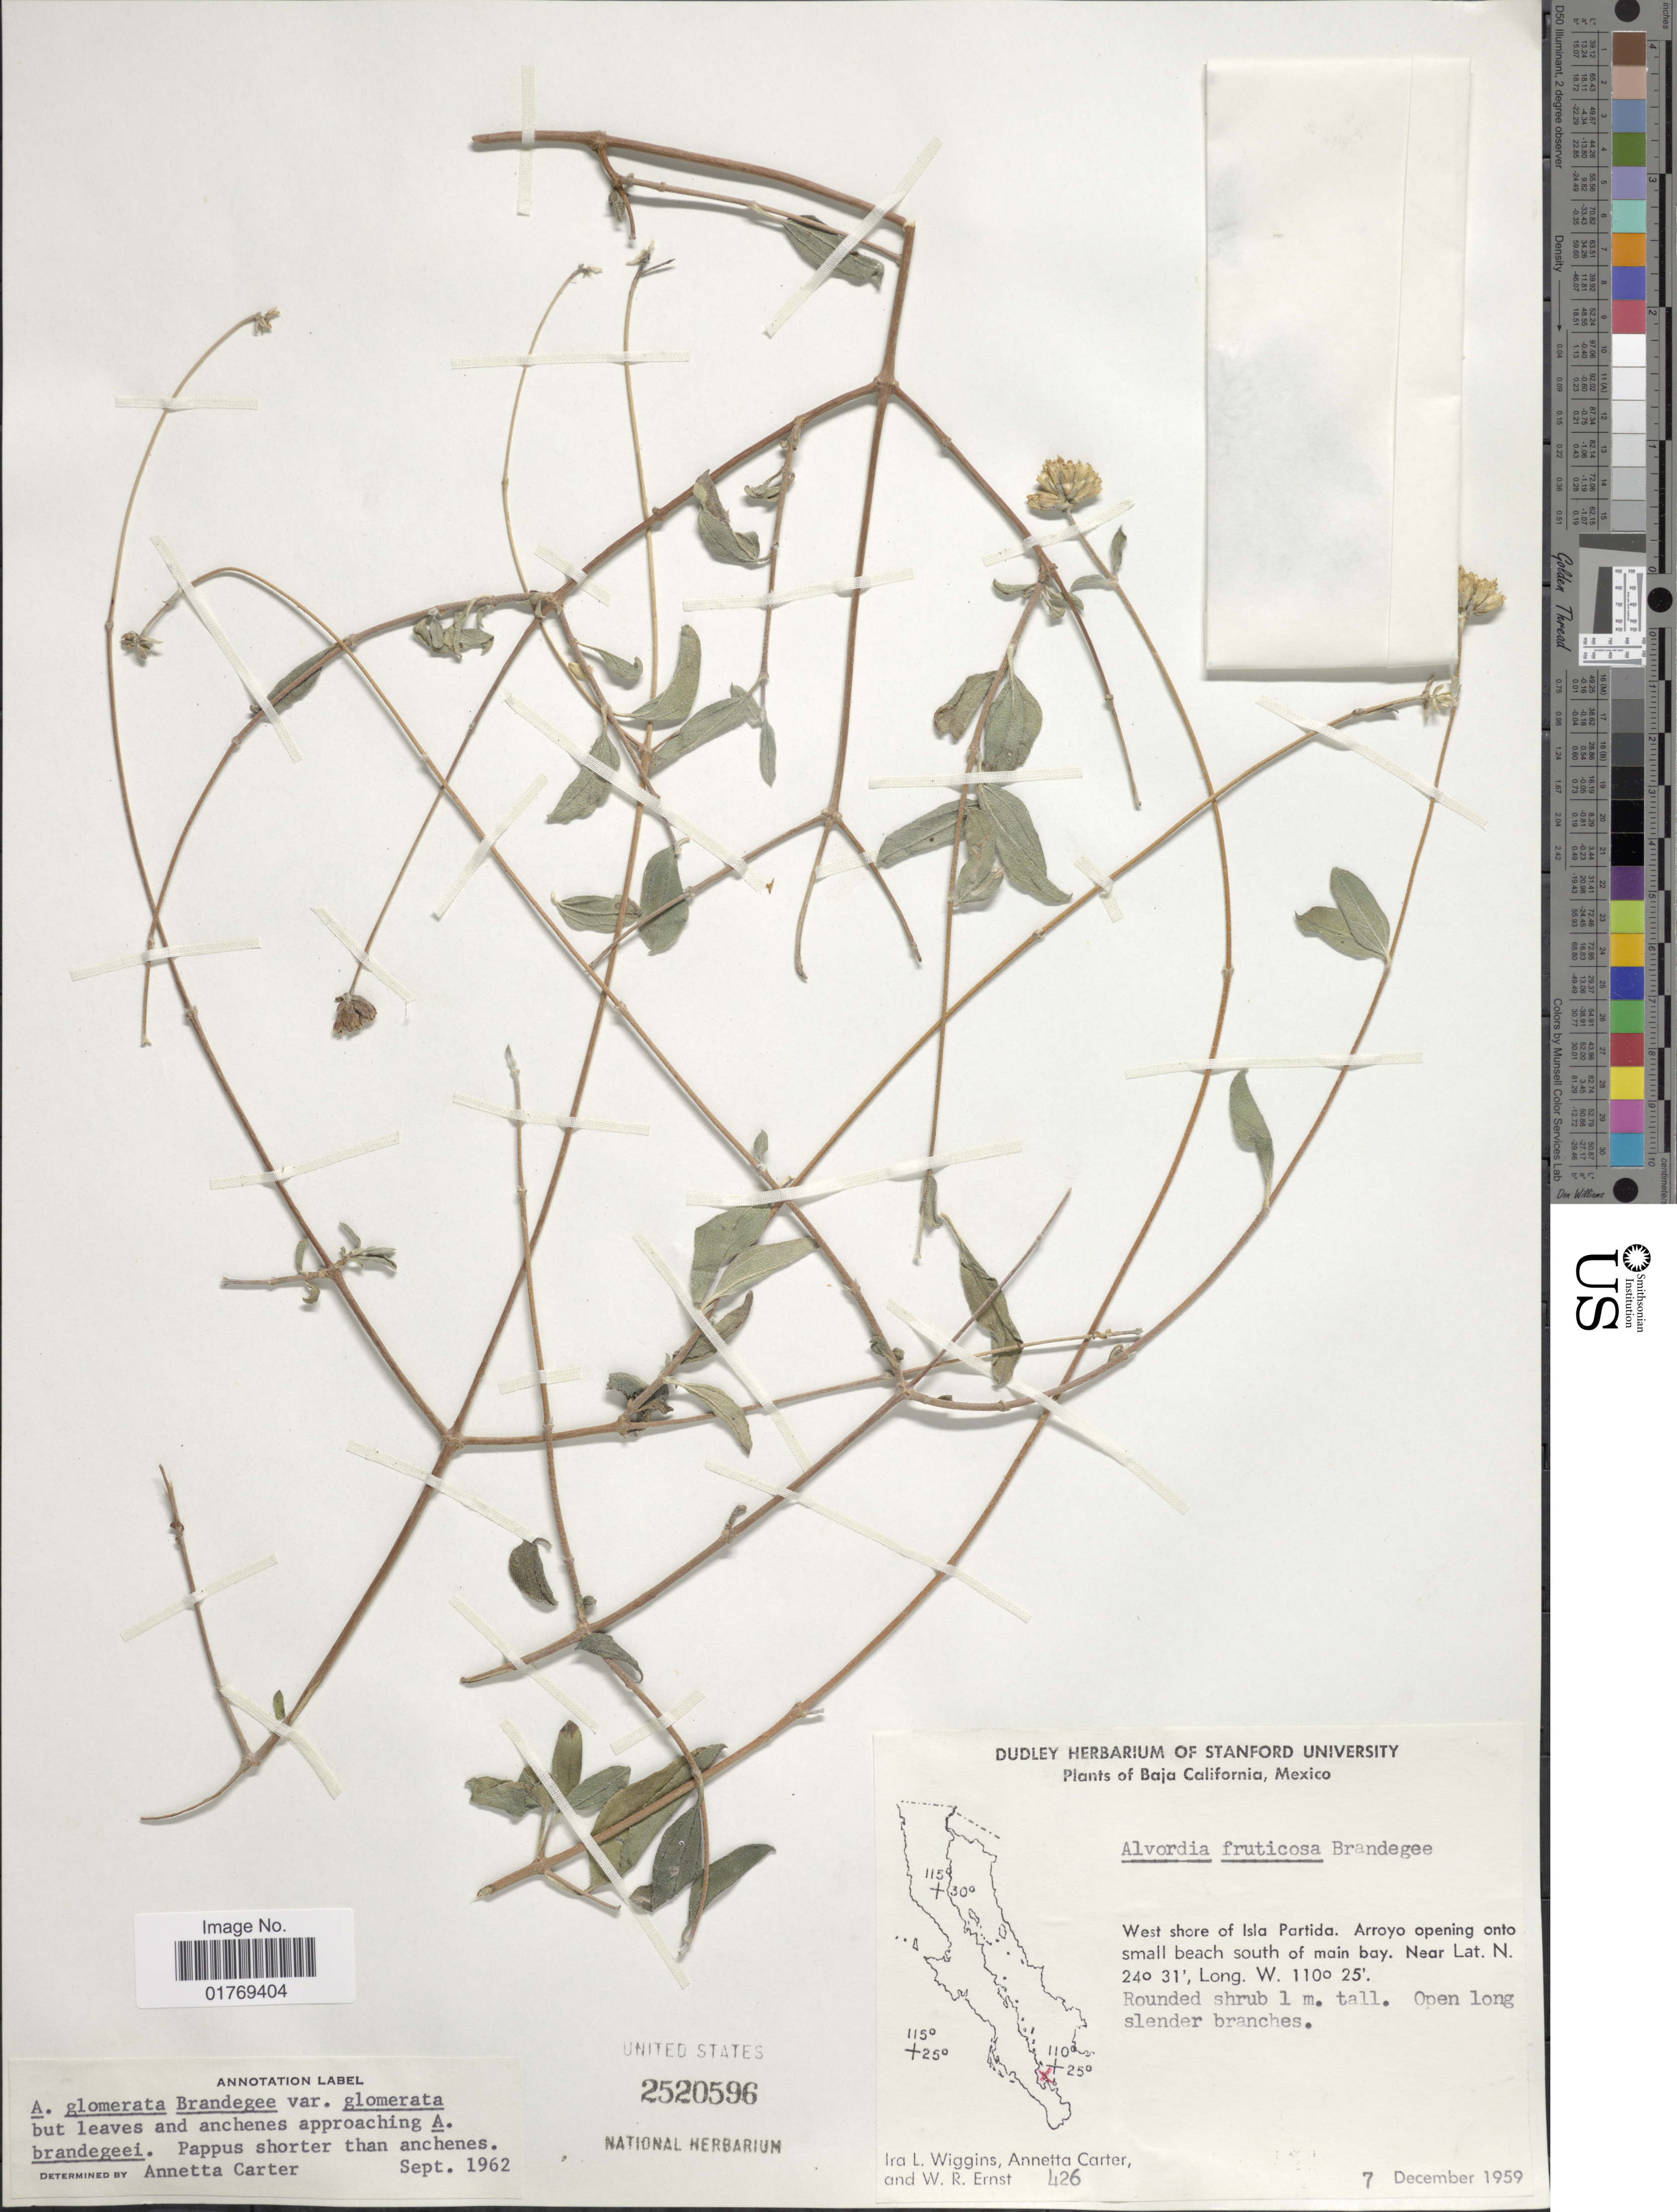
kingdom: Plantae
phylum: Tracheophyta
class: Magnoliopsida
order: Asterales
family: Asteraceae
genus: Alvordia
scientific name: Alvordia glomerata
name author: Brandegee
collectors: I. L. Wiggins, A. Carter & W. R. Ernst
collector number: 426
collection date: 1959-12-07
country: Mexico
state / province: Baja California Sur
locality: Baja California, Mexico. West shore of Isla Partida. Arroyo opening onto small beach south of main bay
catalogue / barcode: US 2520596